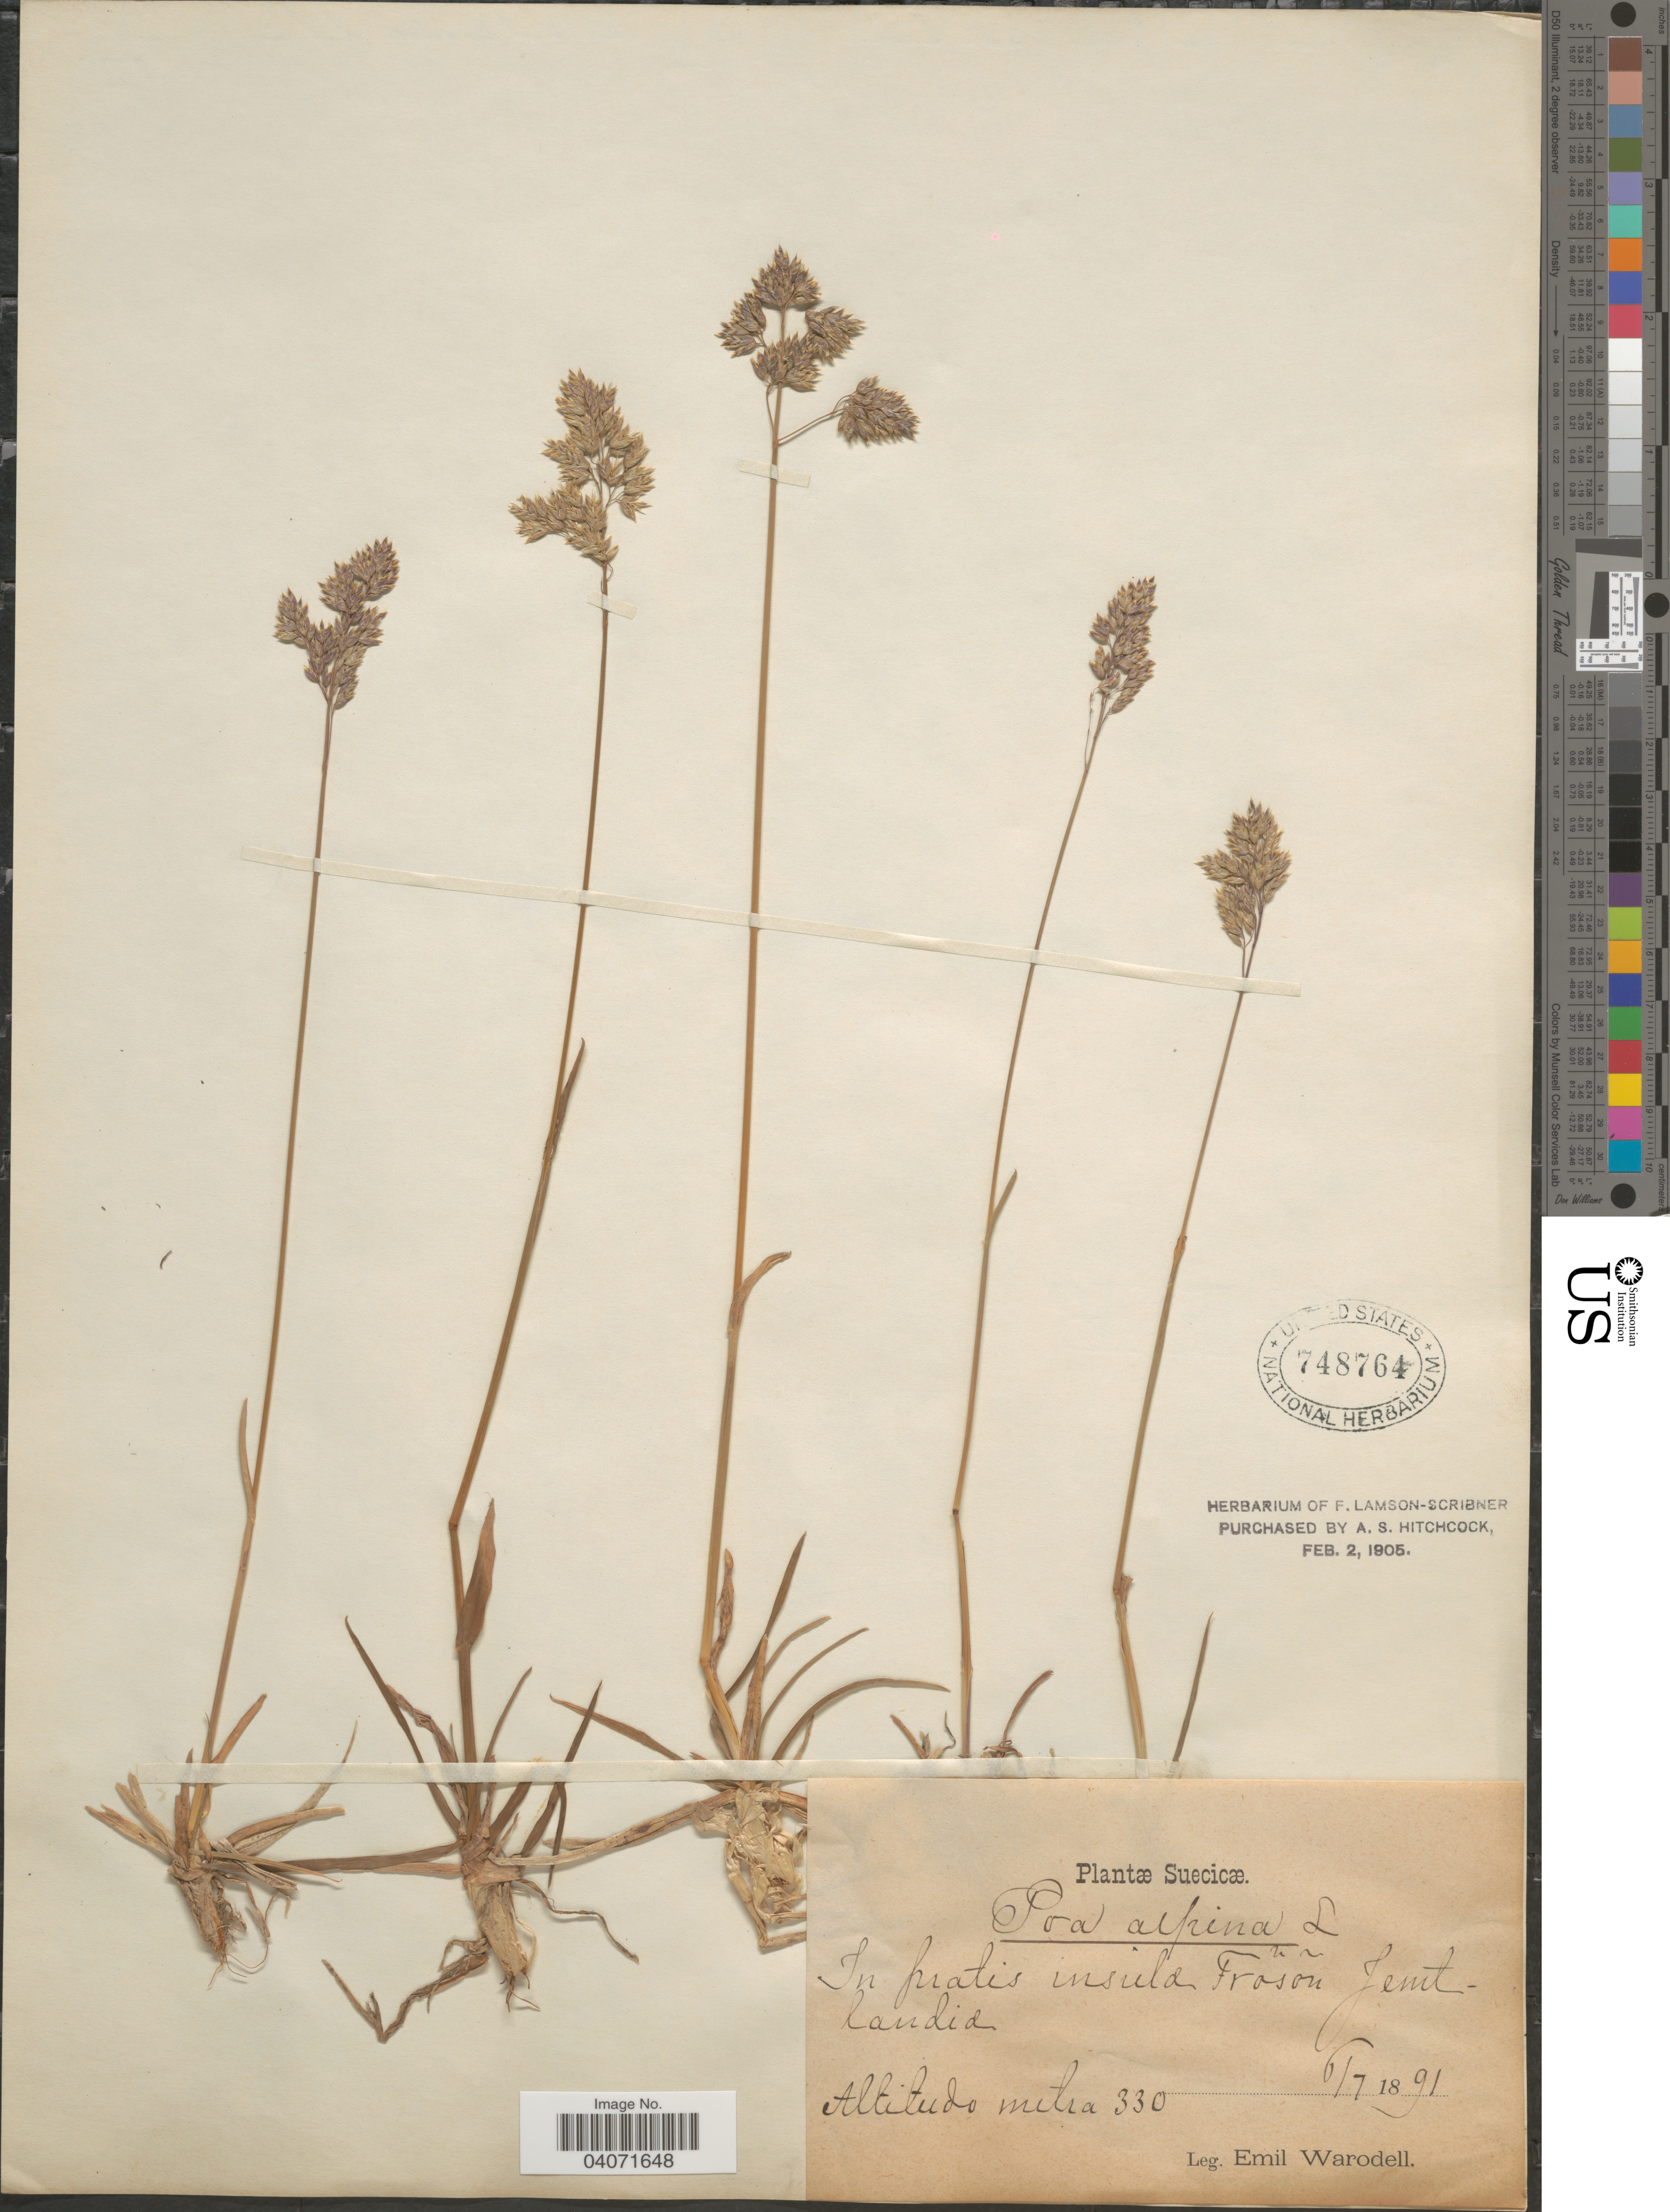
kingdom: Plantae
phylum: Tracheophyta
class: Liliopsida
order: Poales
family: Poaceae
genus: Poa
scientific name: Poa alpina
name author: L.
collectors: E. Warodell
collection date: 1891-07-06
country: Sweden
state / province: Jämtland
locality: Suecicæ. In pratis insula Frösön Jemtlandia.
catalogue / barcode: US 748764